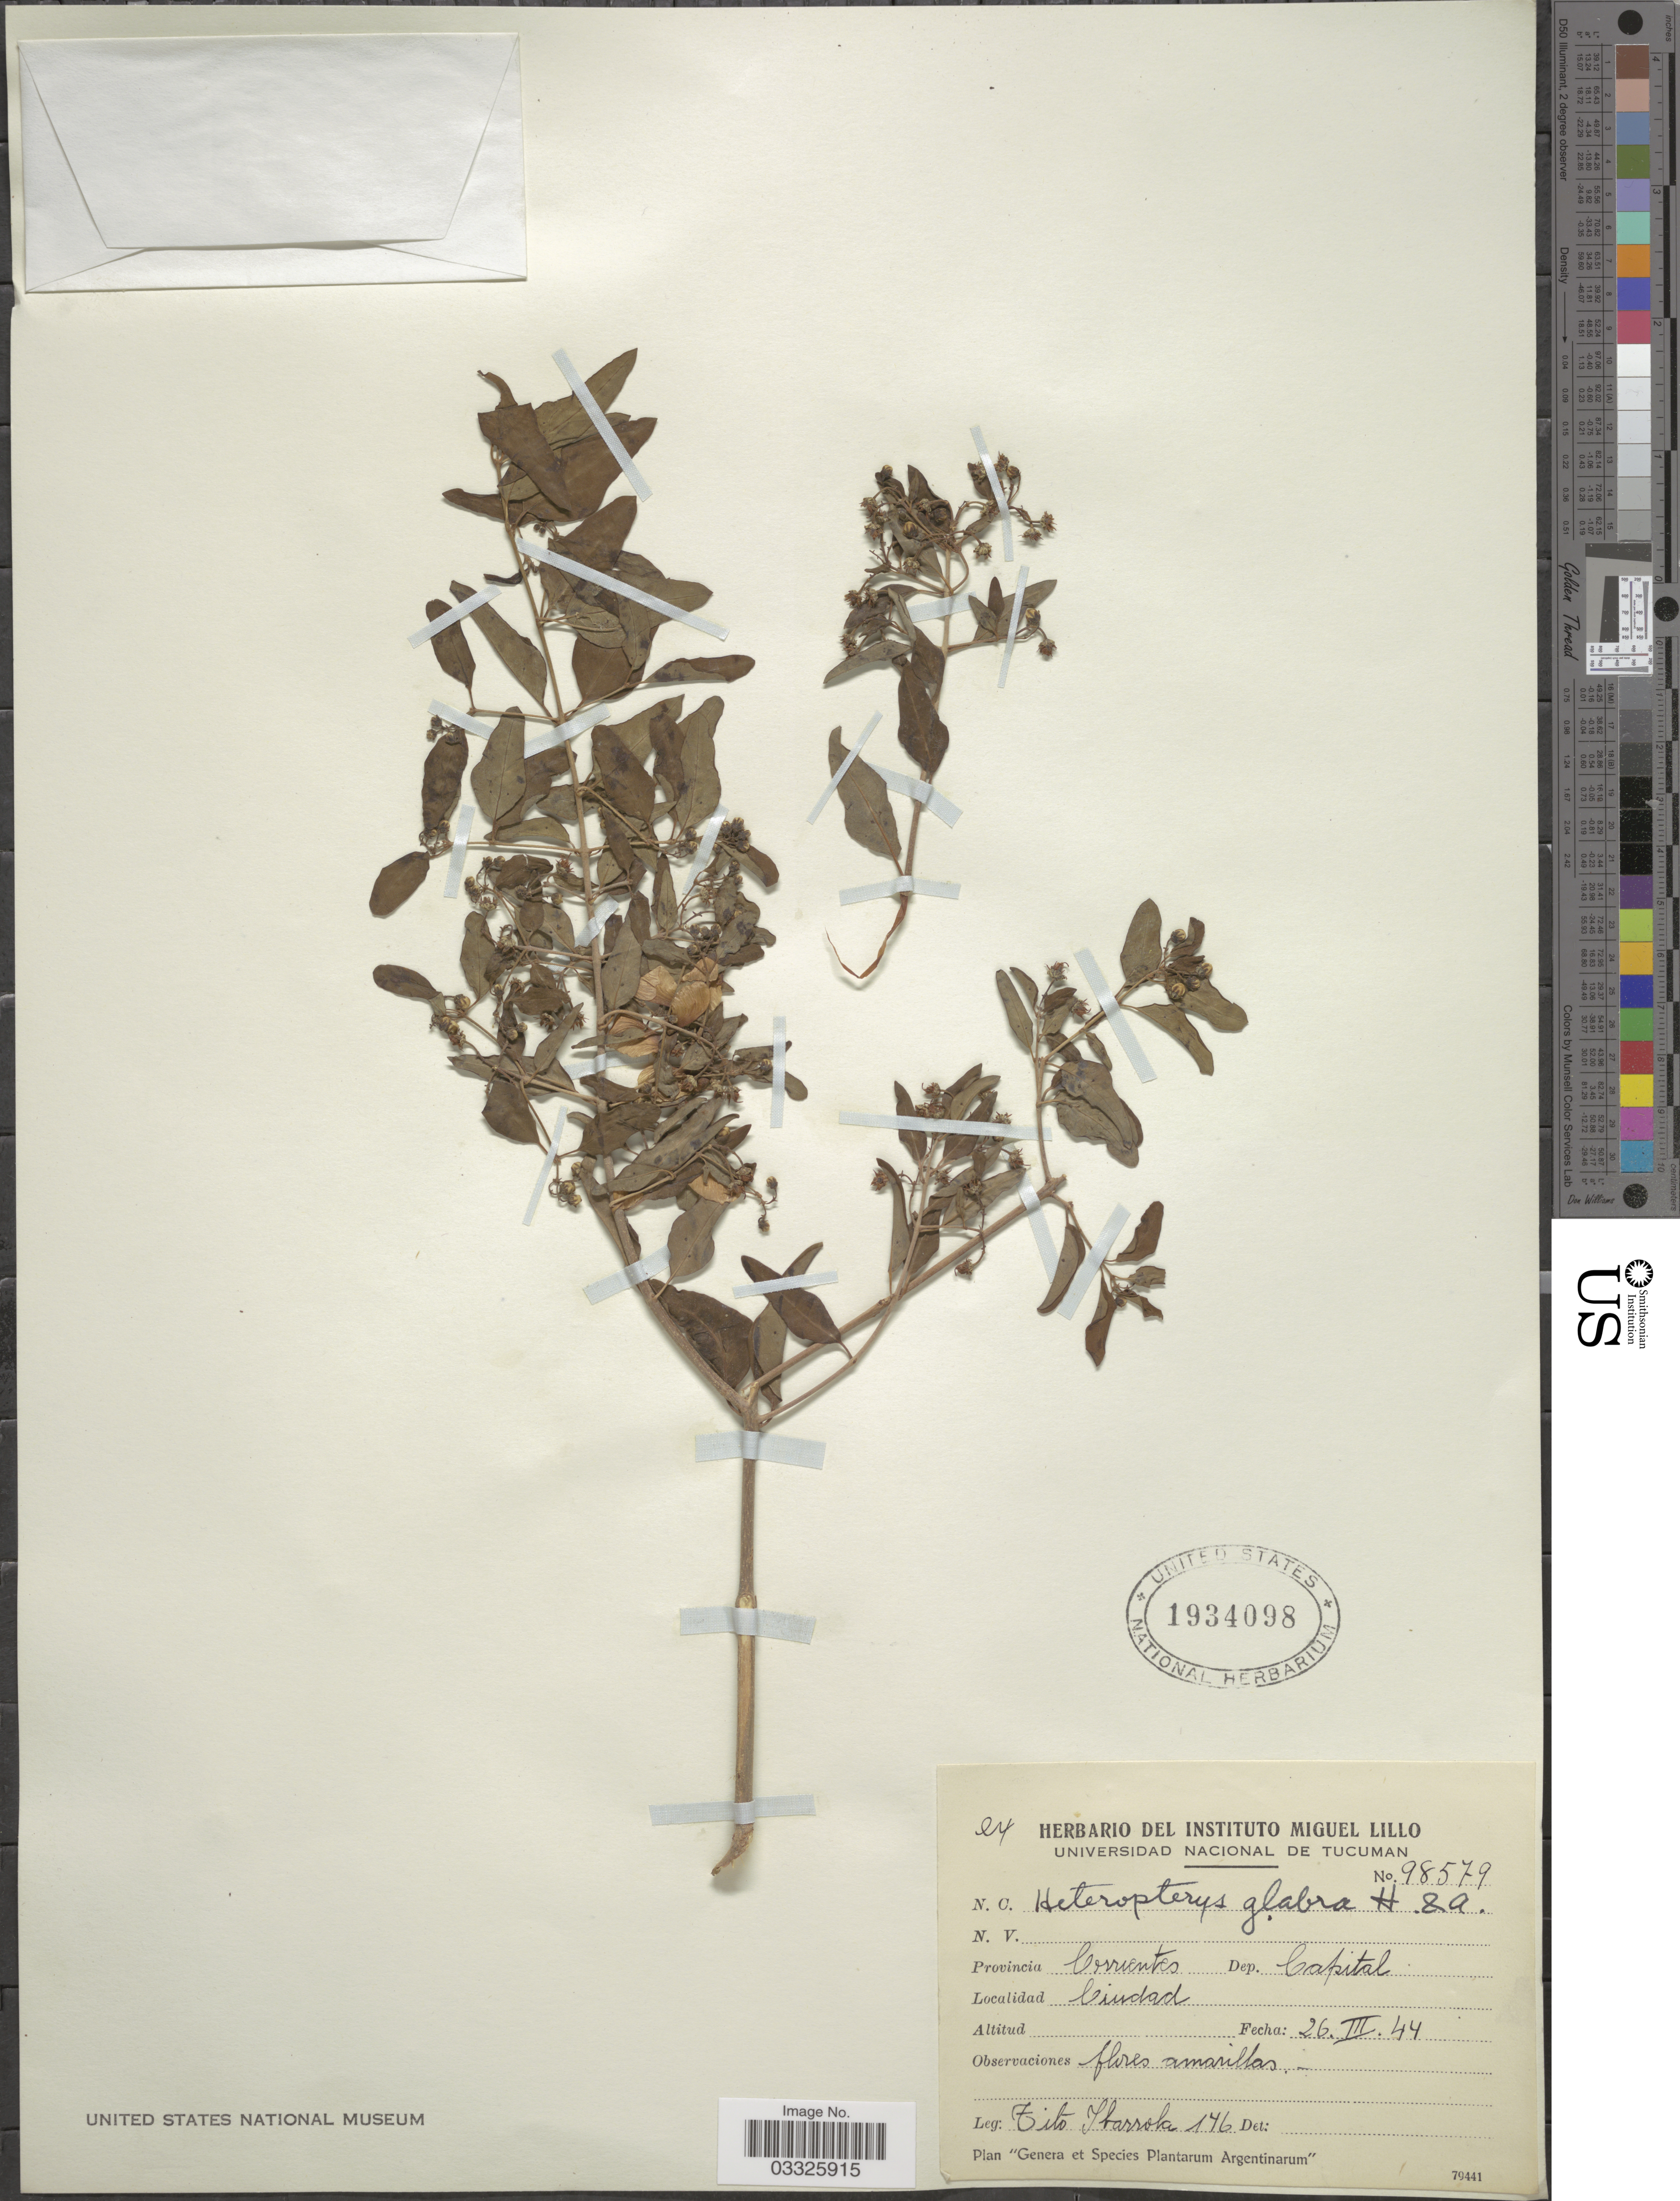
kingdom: Plantae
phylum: Tracheophyta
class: Magnoliopsida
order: Malpighiales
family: Malpighiaceae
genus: Heteropterys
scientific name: Heteropterys glabra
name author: Hook. & Arn.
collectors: T. Ibarrola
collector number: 146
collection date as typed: Transcribed d/m/y: 26/3/44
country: Argentina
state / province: Corrientes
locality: Dep. Capital. Ciudad.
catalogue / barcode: US 1934098